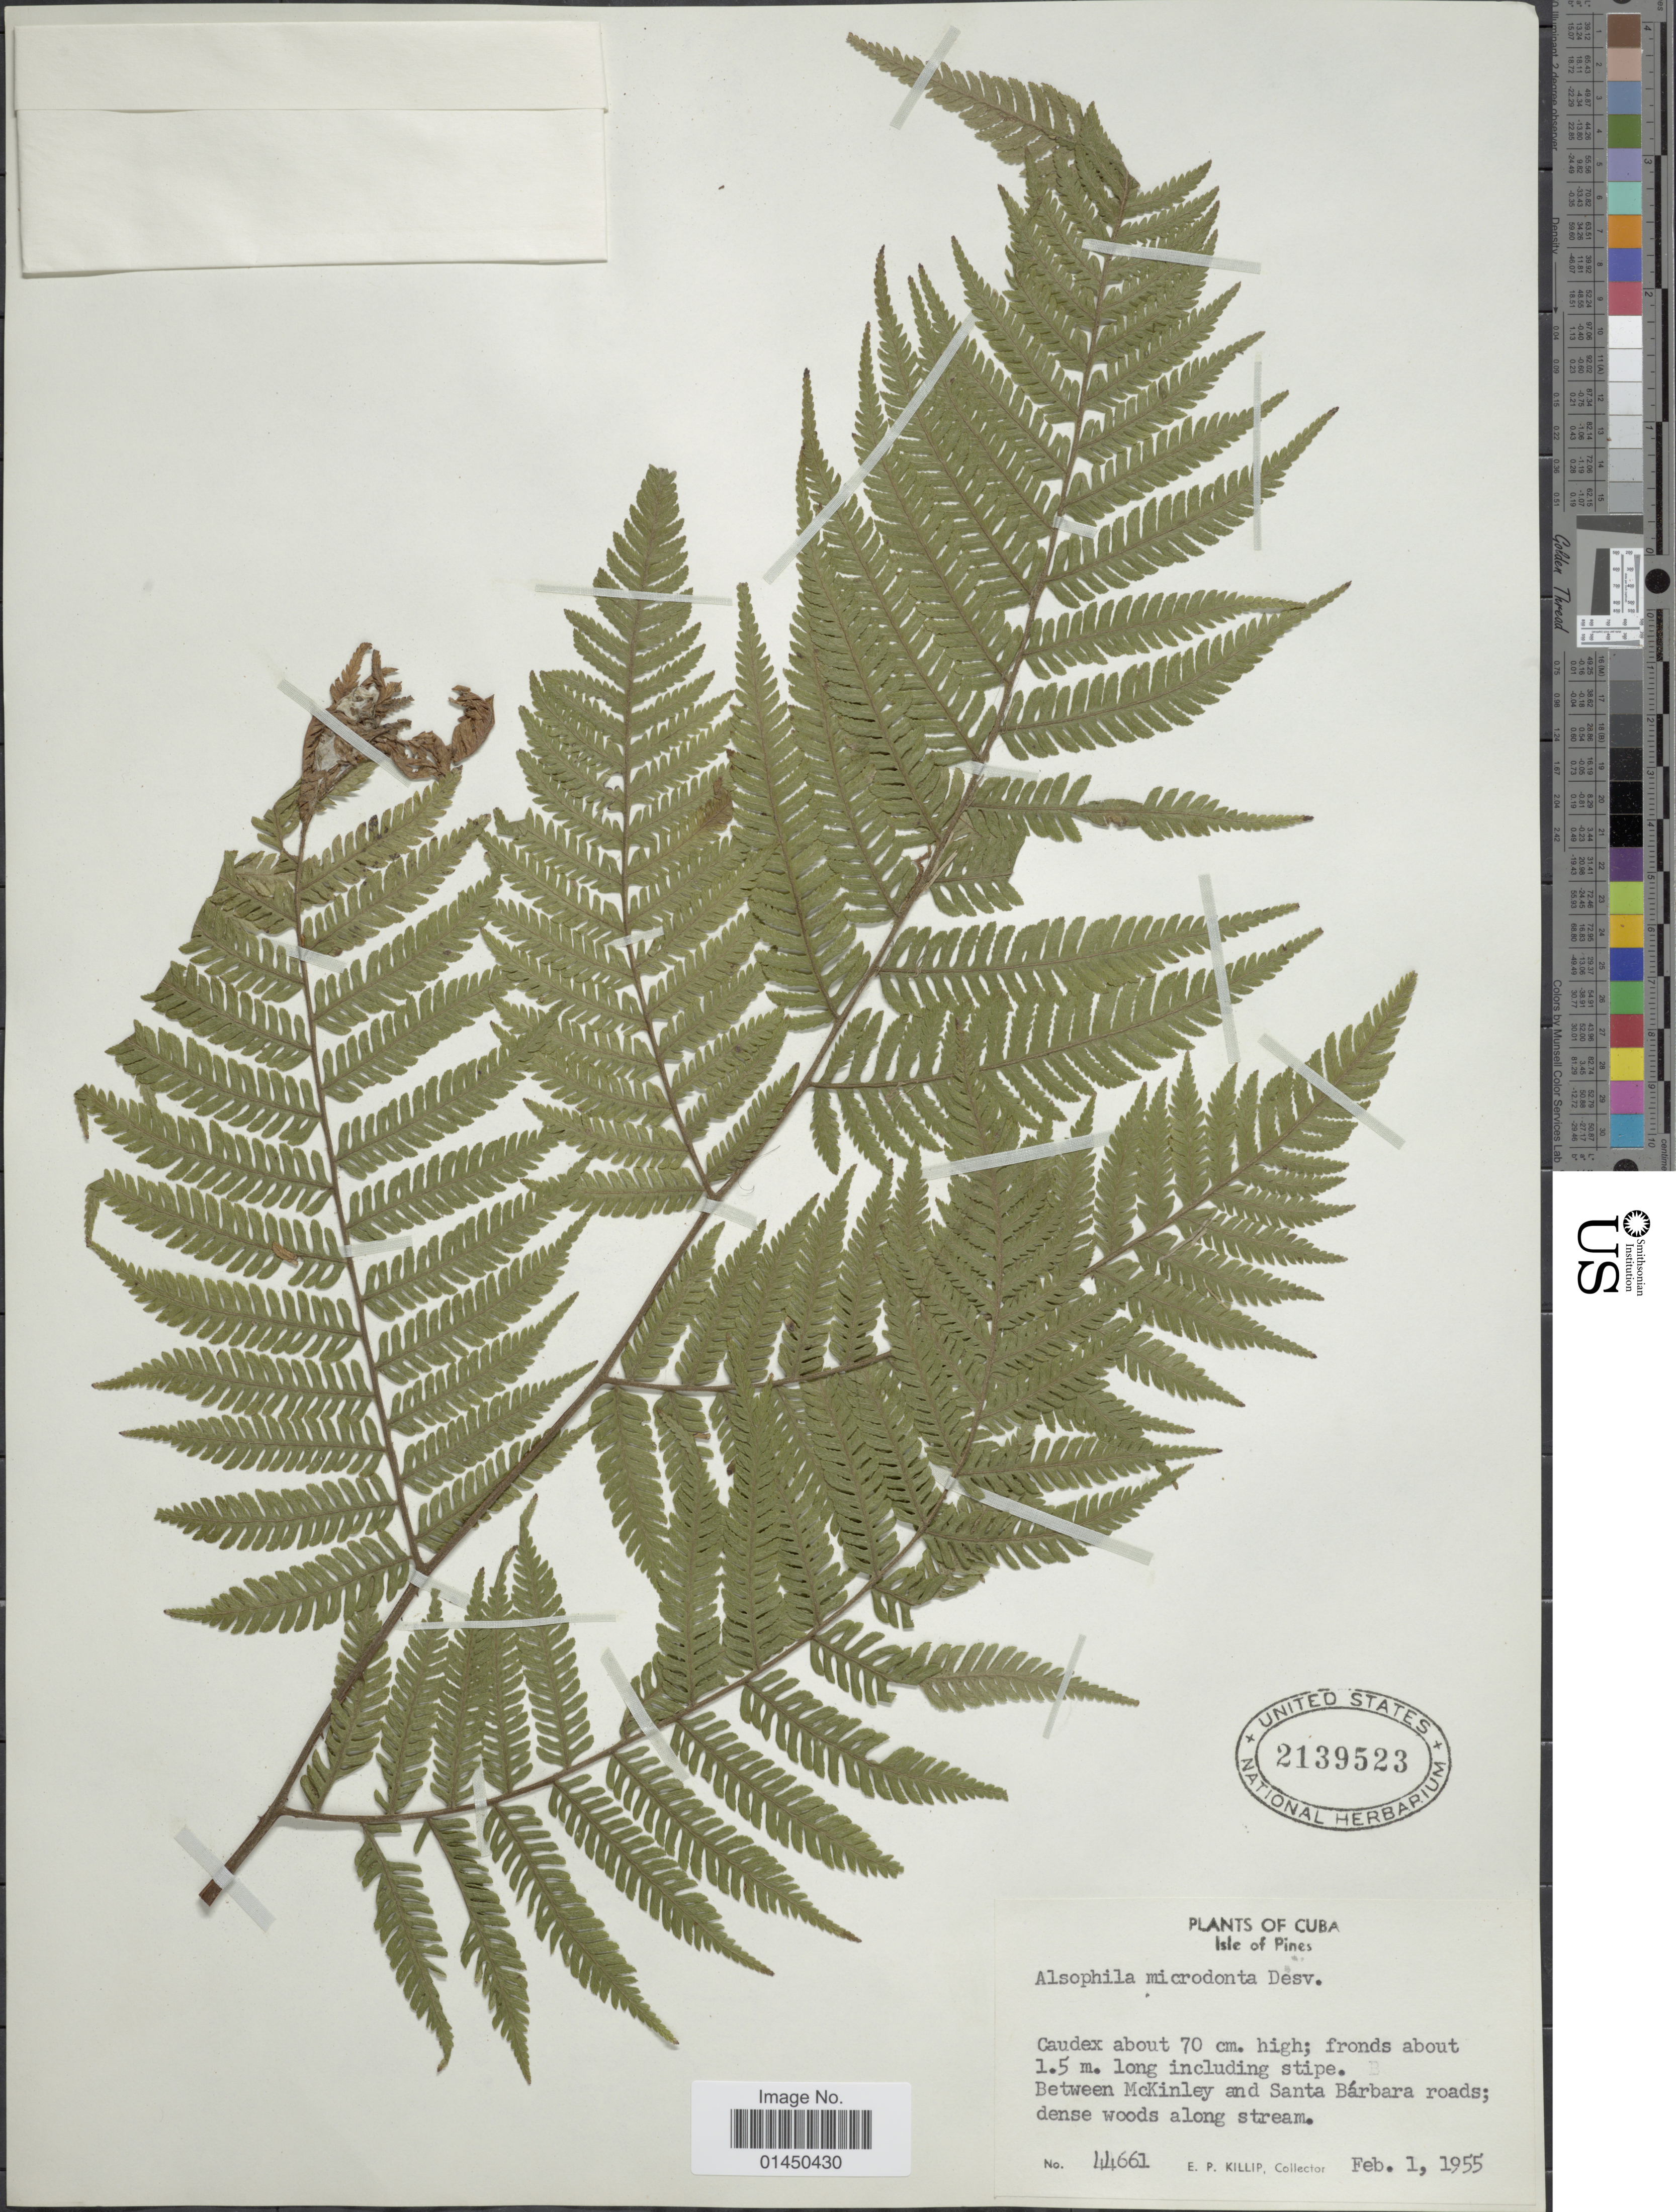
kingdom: Plantae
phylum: Tracheophyta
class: Polypodiopsida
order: Cyatheales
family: Cyatheaceae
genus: Cyathea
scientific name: Cyathea microdonta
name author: (Desv.) Domin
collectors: E. P. Killip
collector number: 44661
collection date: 1955-02-01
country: Cuba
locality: Isle Pines, between McKinley and Santa Barbara roads; dense woods along stream.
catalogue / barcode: US 2139523